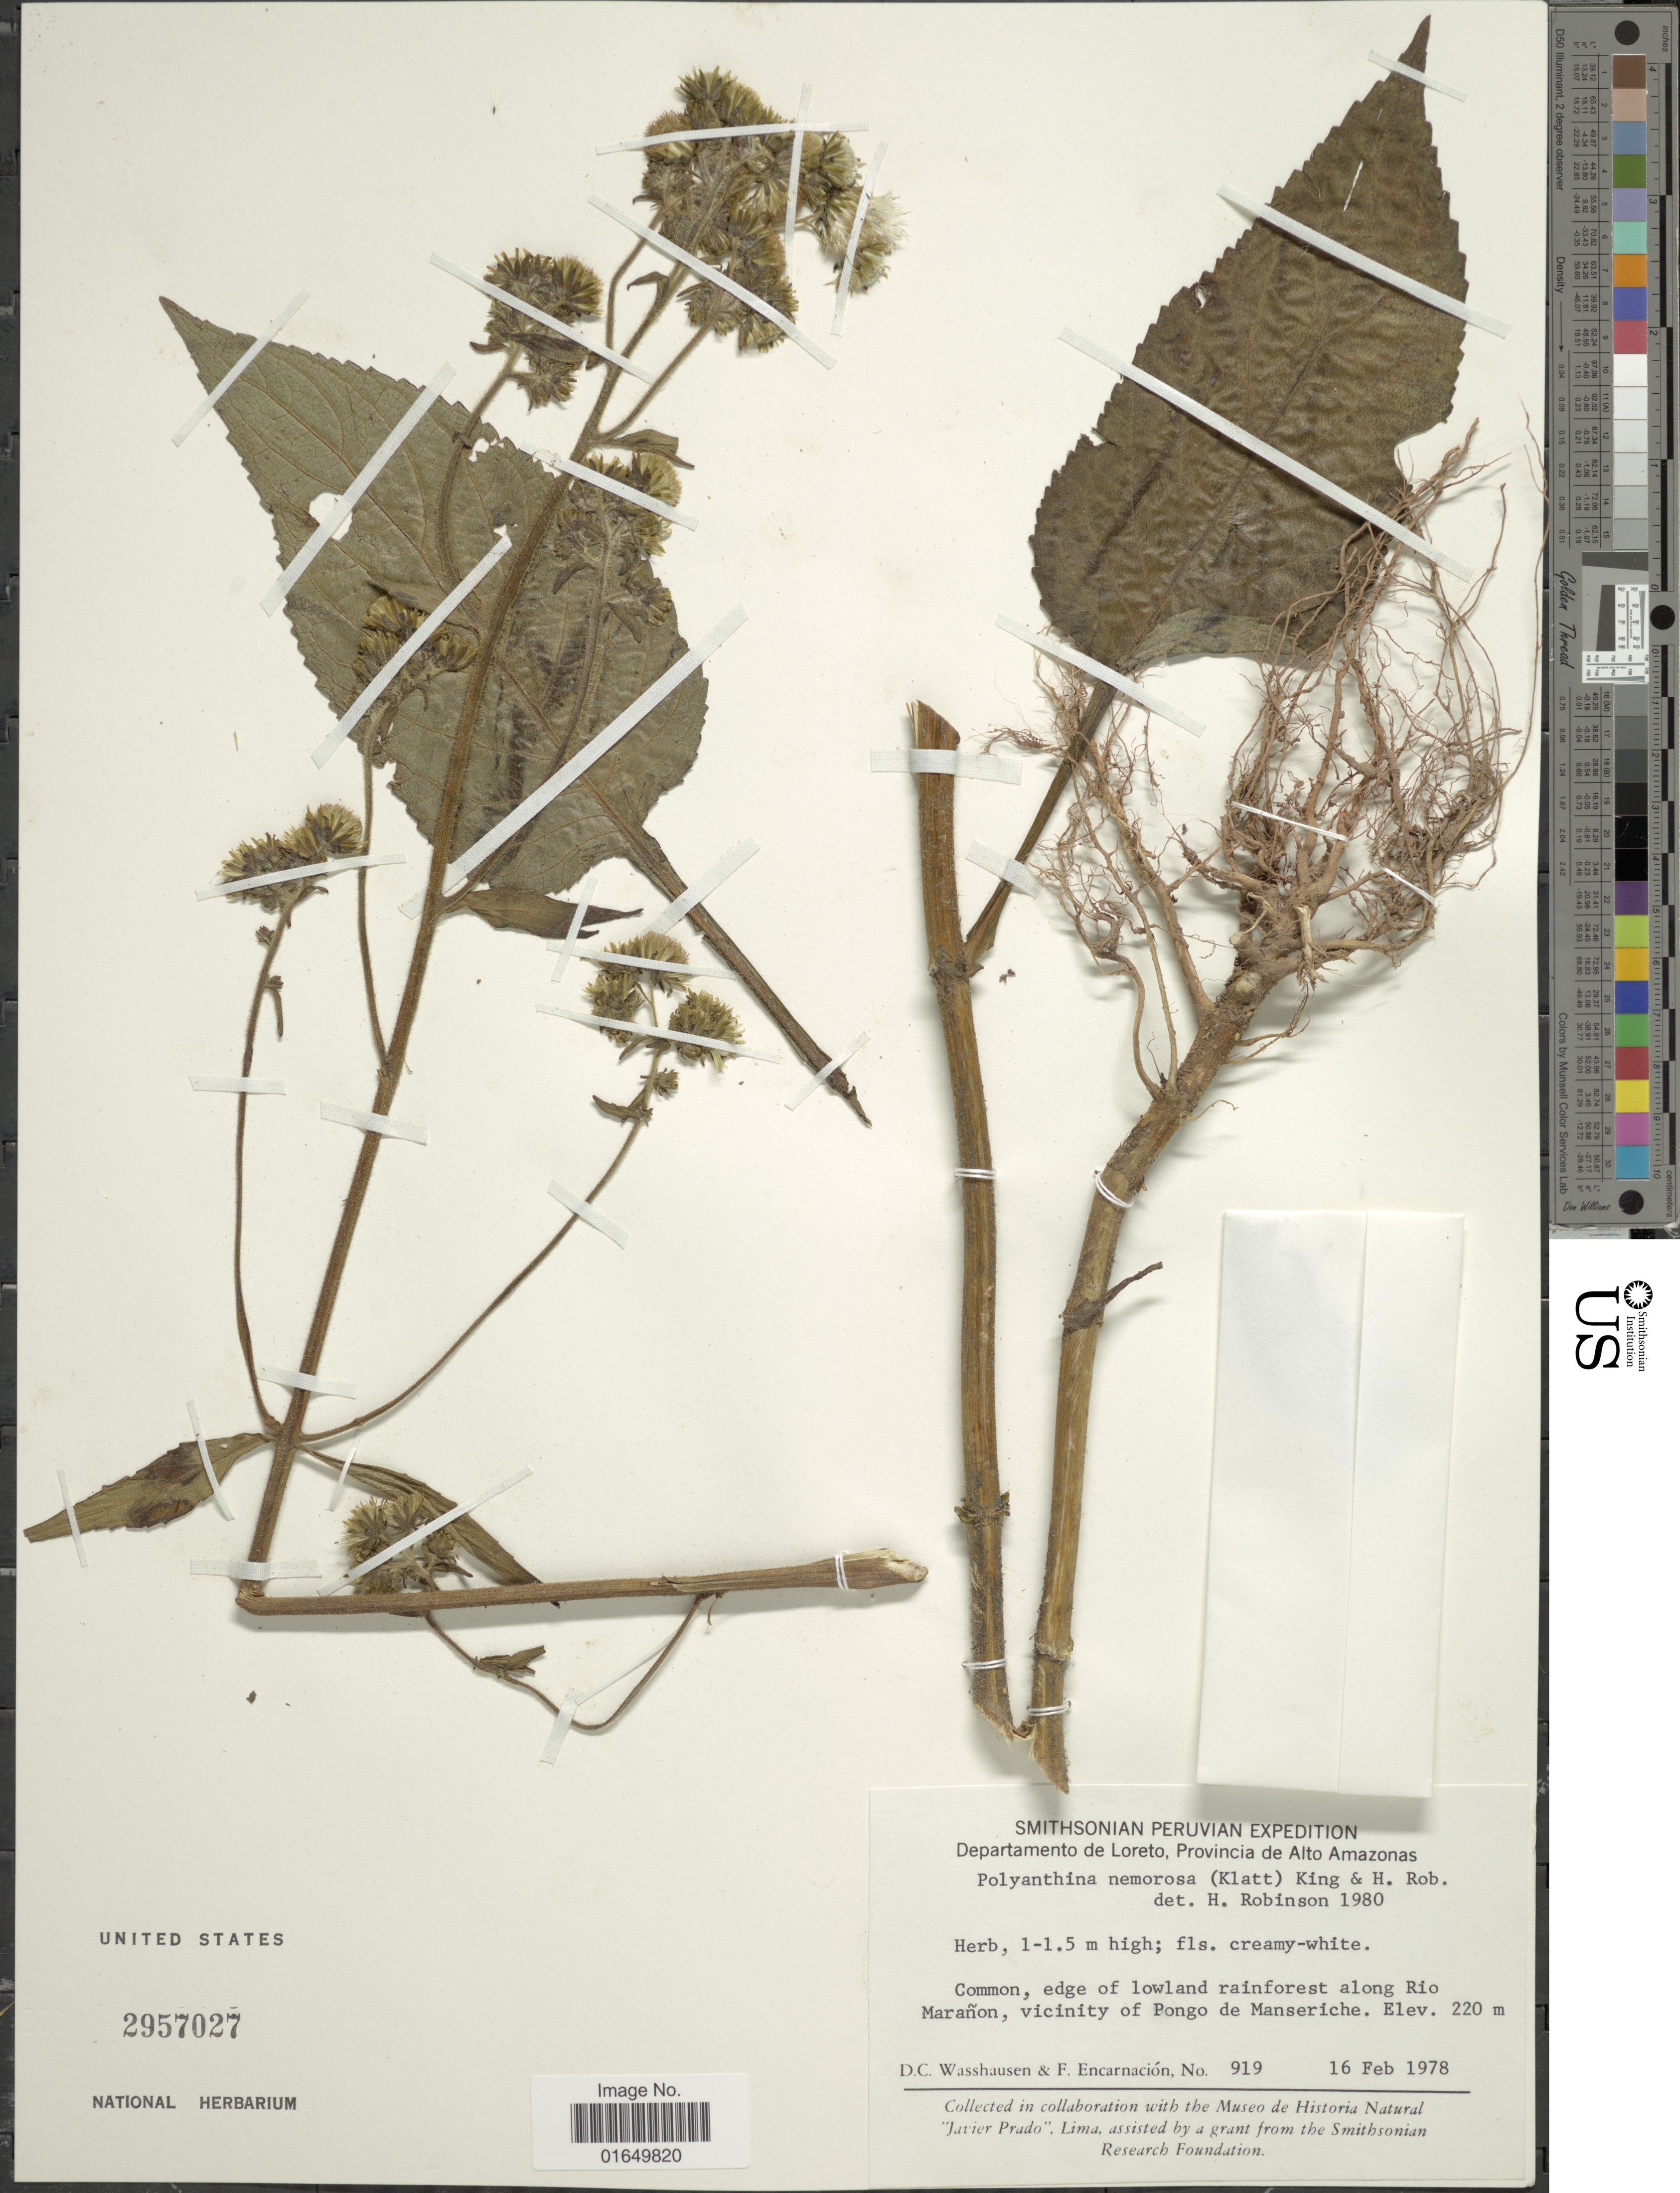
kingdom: Plantae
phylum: Tracheophyta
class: Magnoliopsida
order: Asterales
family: Asteraceae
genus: Polyanthina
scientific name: Polyanthina nemorosa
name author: (Klatt) R.M. King & H. Rob.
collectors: D. C. Wasshausen & F. Encarnación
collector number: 919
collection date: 1978-02-16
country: Peru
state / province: Loreto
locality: Provincia de Alto Amazonas. Along Rio Marañon, vicinity of Pongo de Manseriche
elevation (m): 220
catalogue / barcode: US 2957027